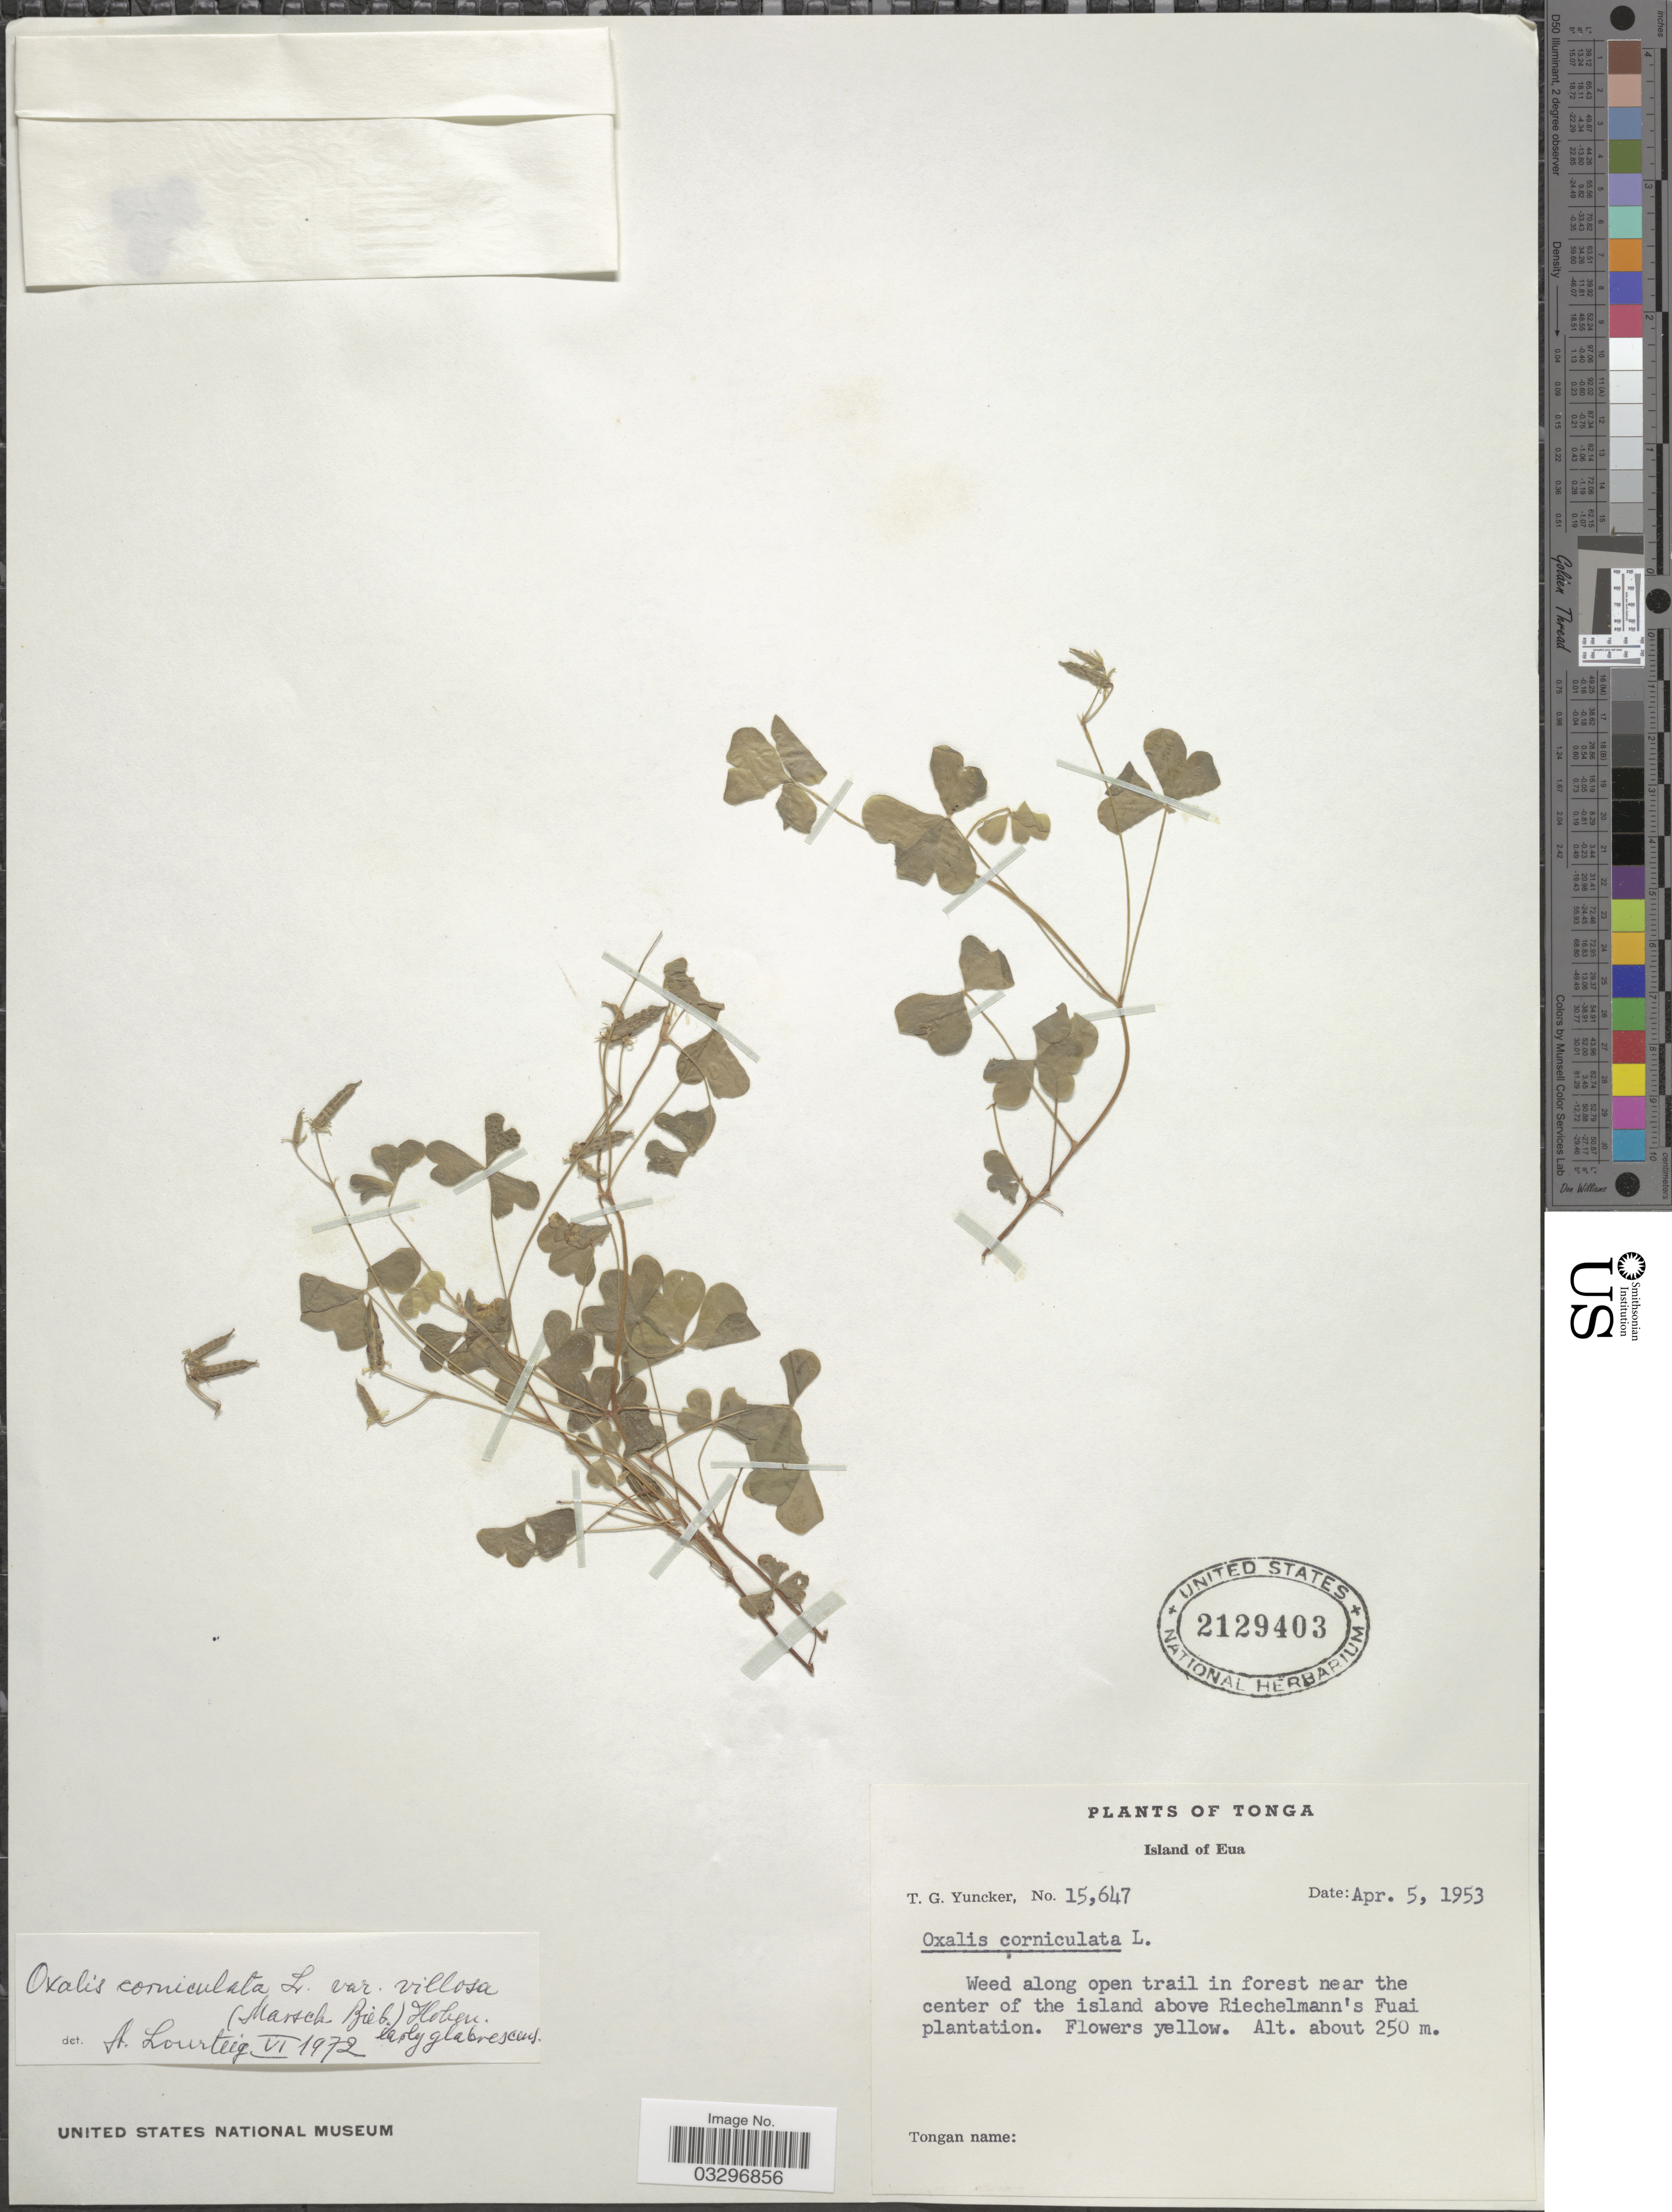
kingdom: Plantae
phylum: Tracheophyta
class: Magnoliopsida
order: Oxalidales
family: Oxalidaceae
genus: Oxalis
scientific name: Oxalis corniculata var. villosa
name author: (M. Bieb.) Hohen.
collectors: T. G. Yuncker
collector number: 15647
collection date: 1953-04-05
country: Tonga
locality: Island of Eua. Near the center of the island above Riechelmann's Fuai plantation.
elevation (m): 250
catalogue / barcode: US 2129403